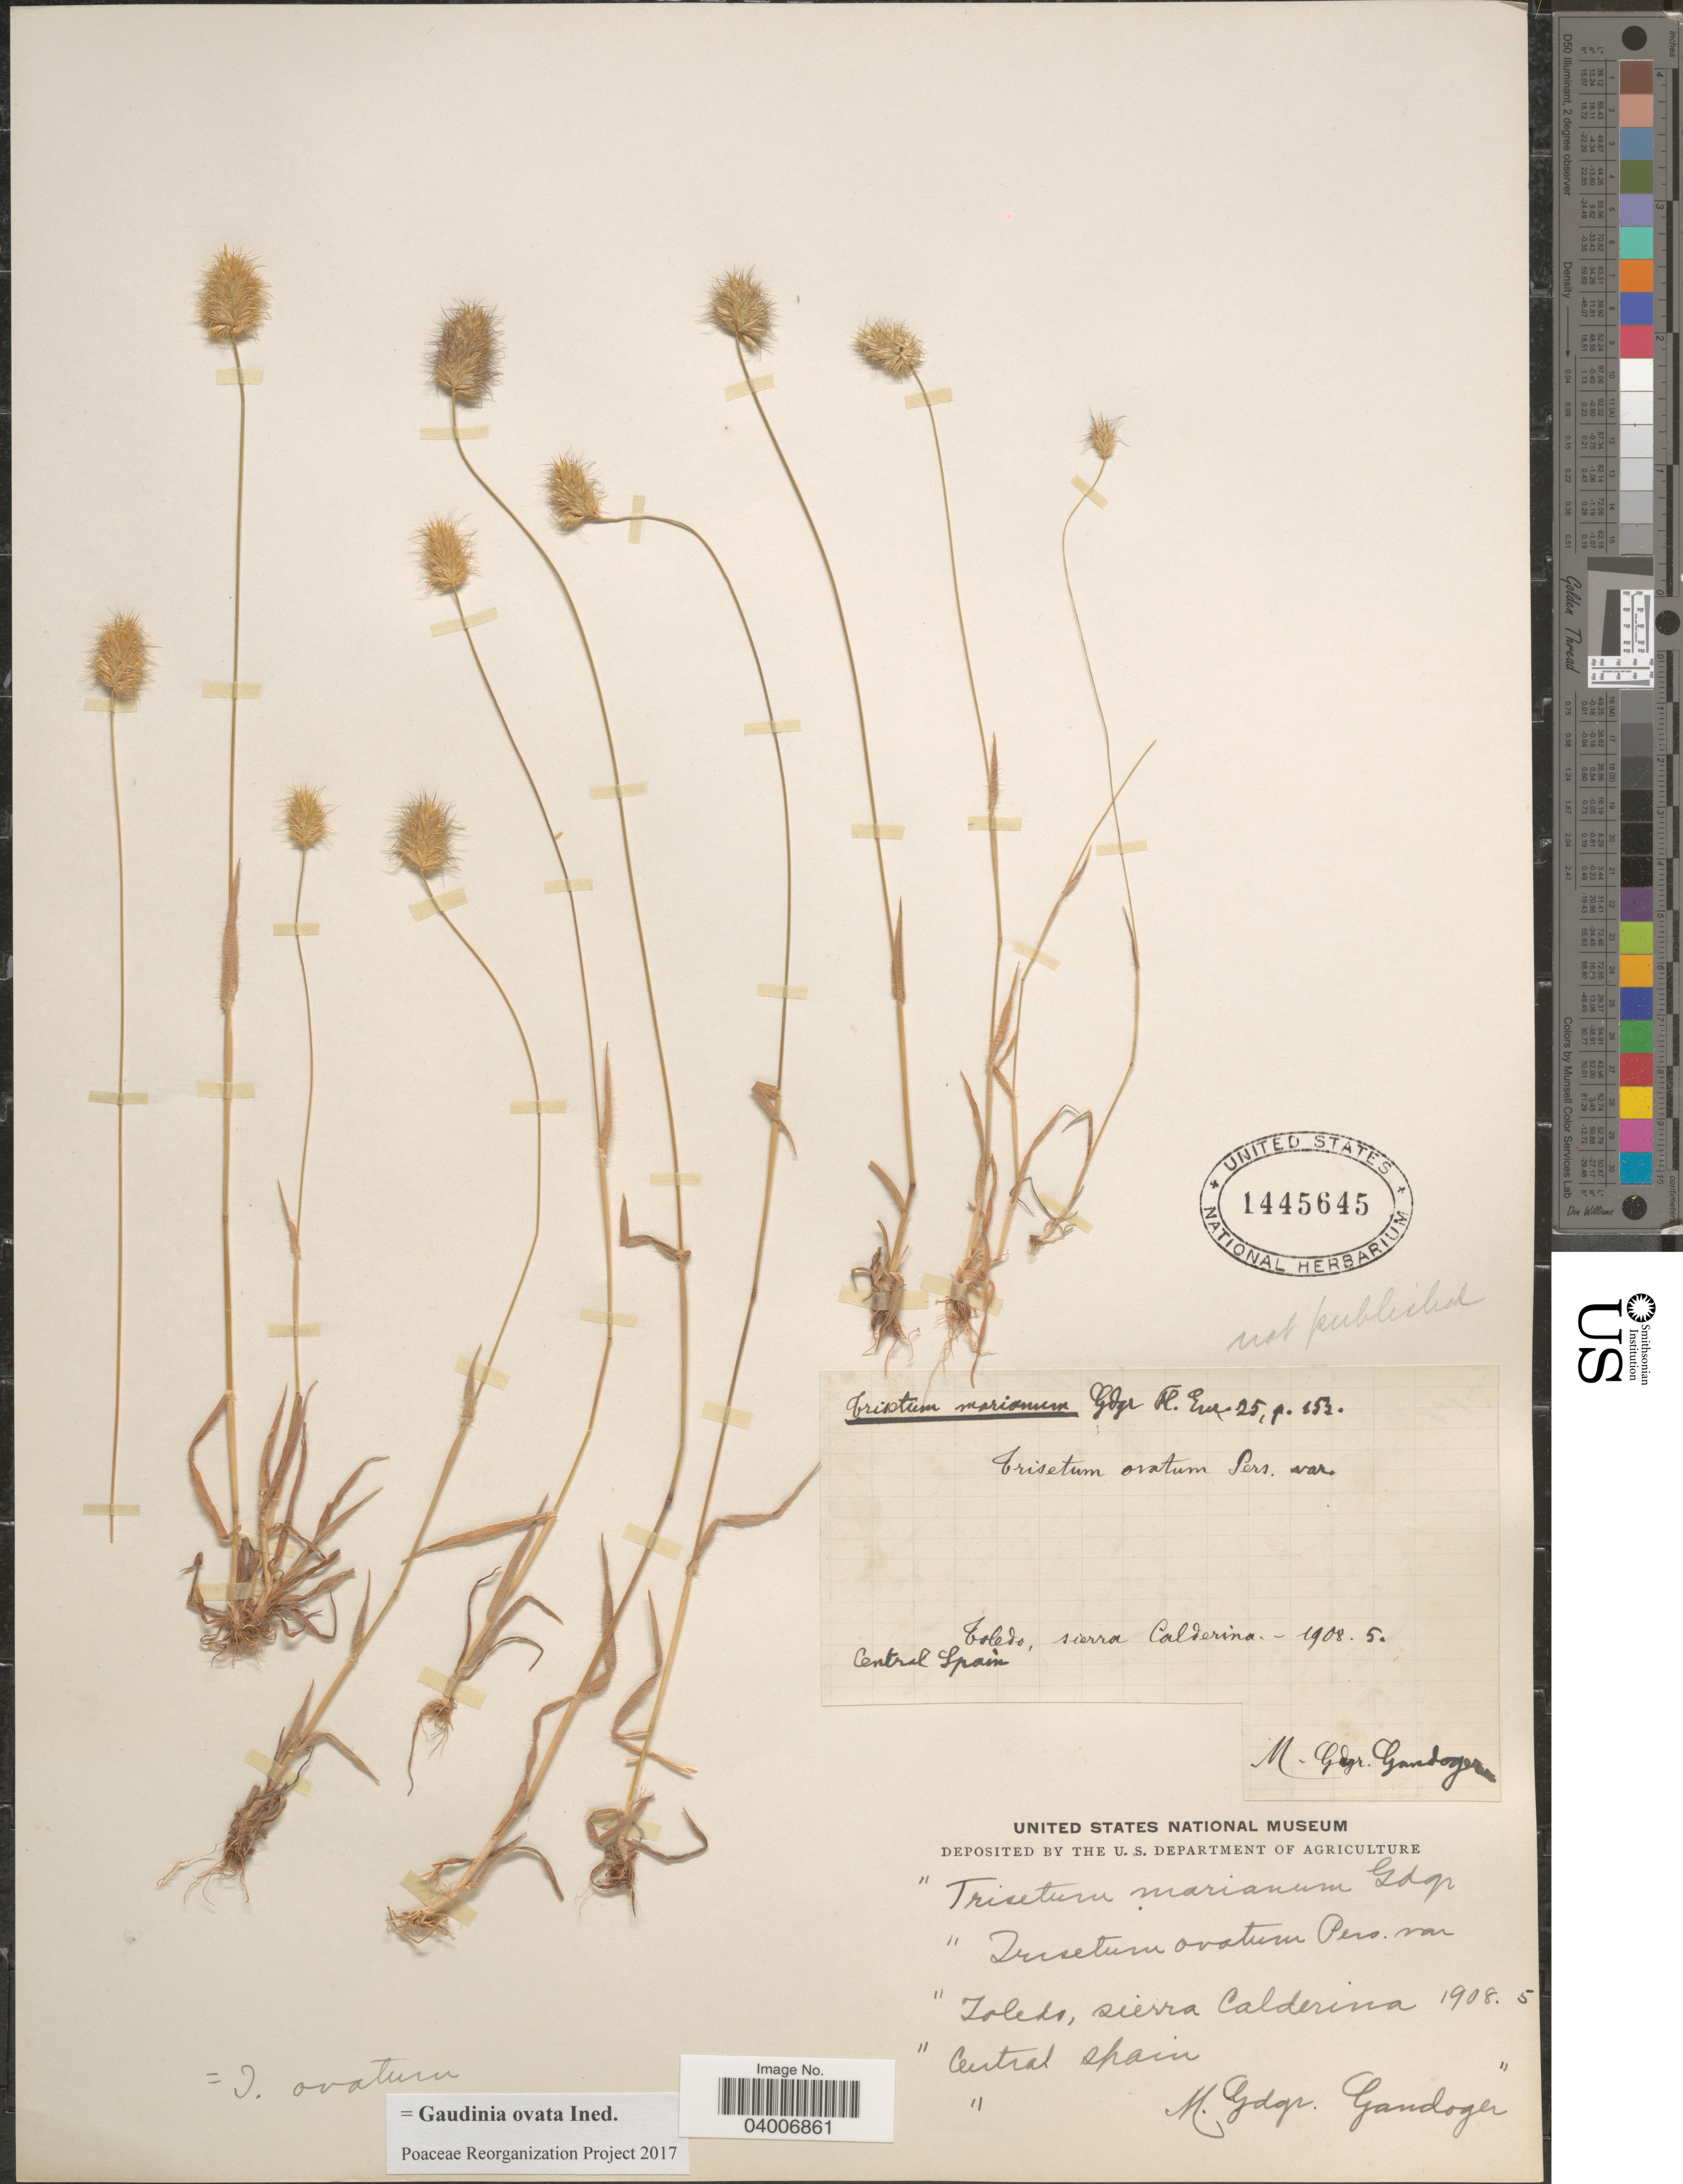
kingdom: Plantae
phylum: Tracheophyta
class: Liliopsida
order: Poales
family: Poaceae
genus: Gaudinia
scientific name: Gaudinia ovata ined.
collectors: M. Gandoger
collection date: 1908-05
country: Spain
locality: Toledo, sierra Calderina. Central Spain.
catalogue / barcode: US 1445645